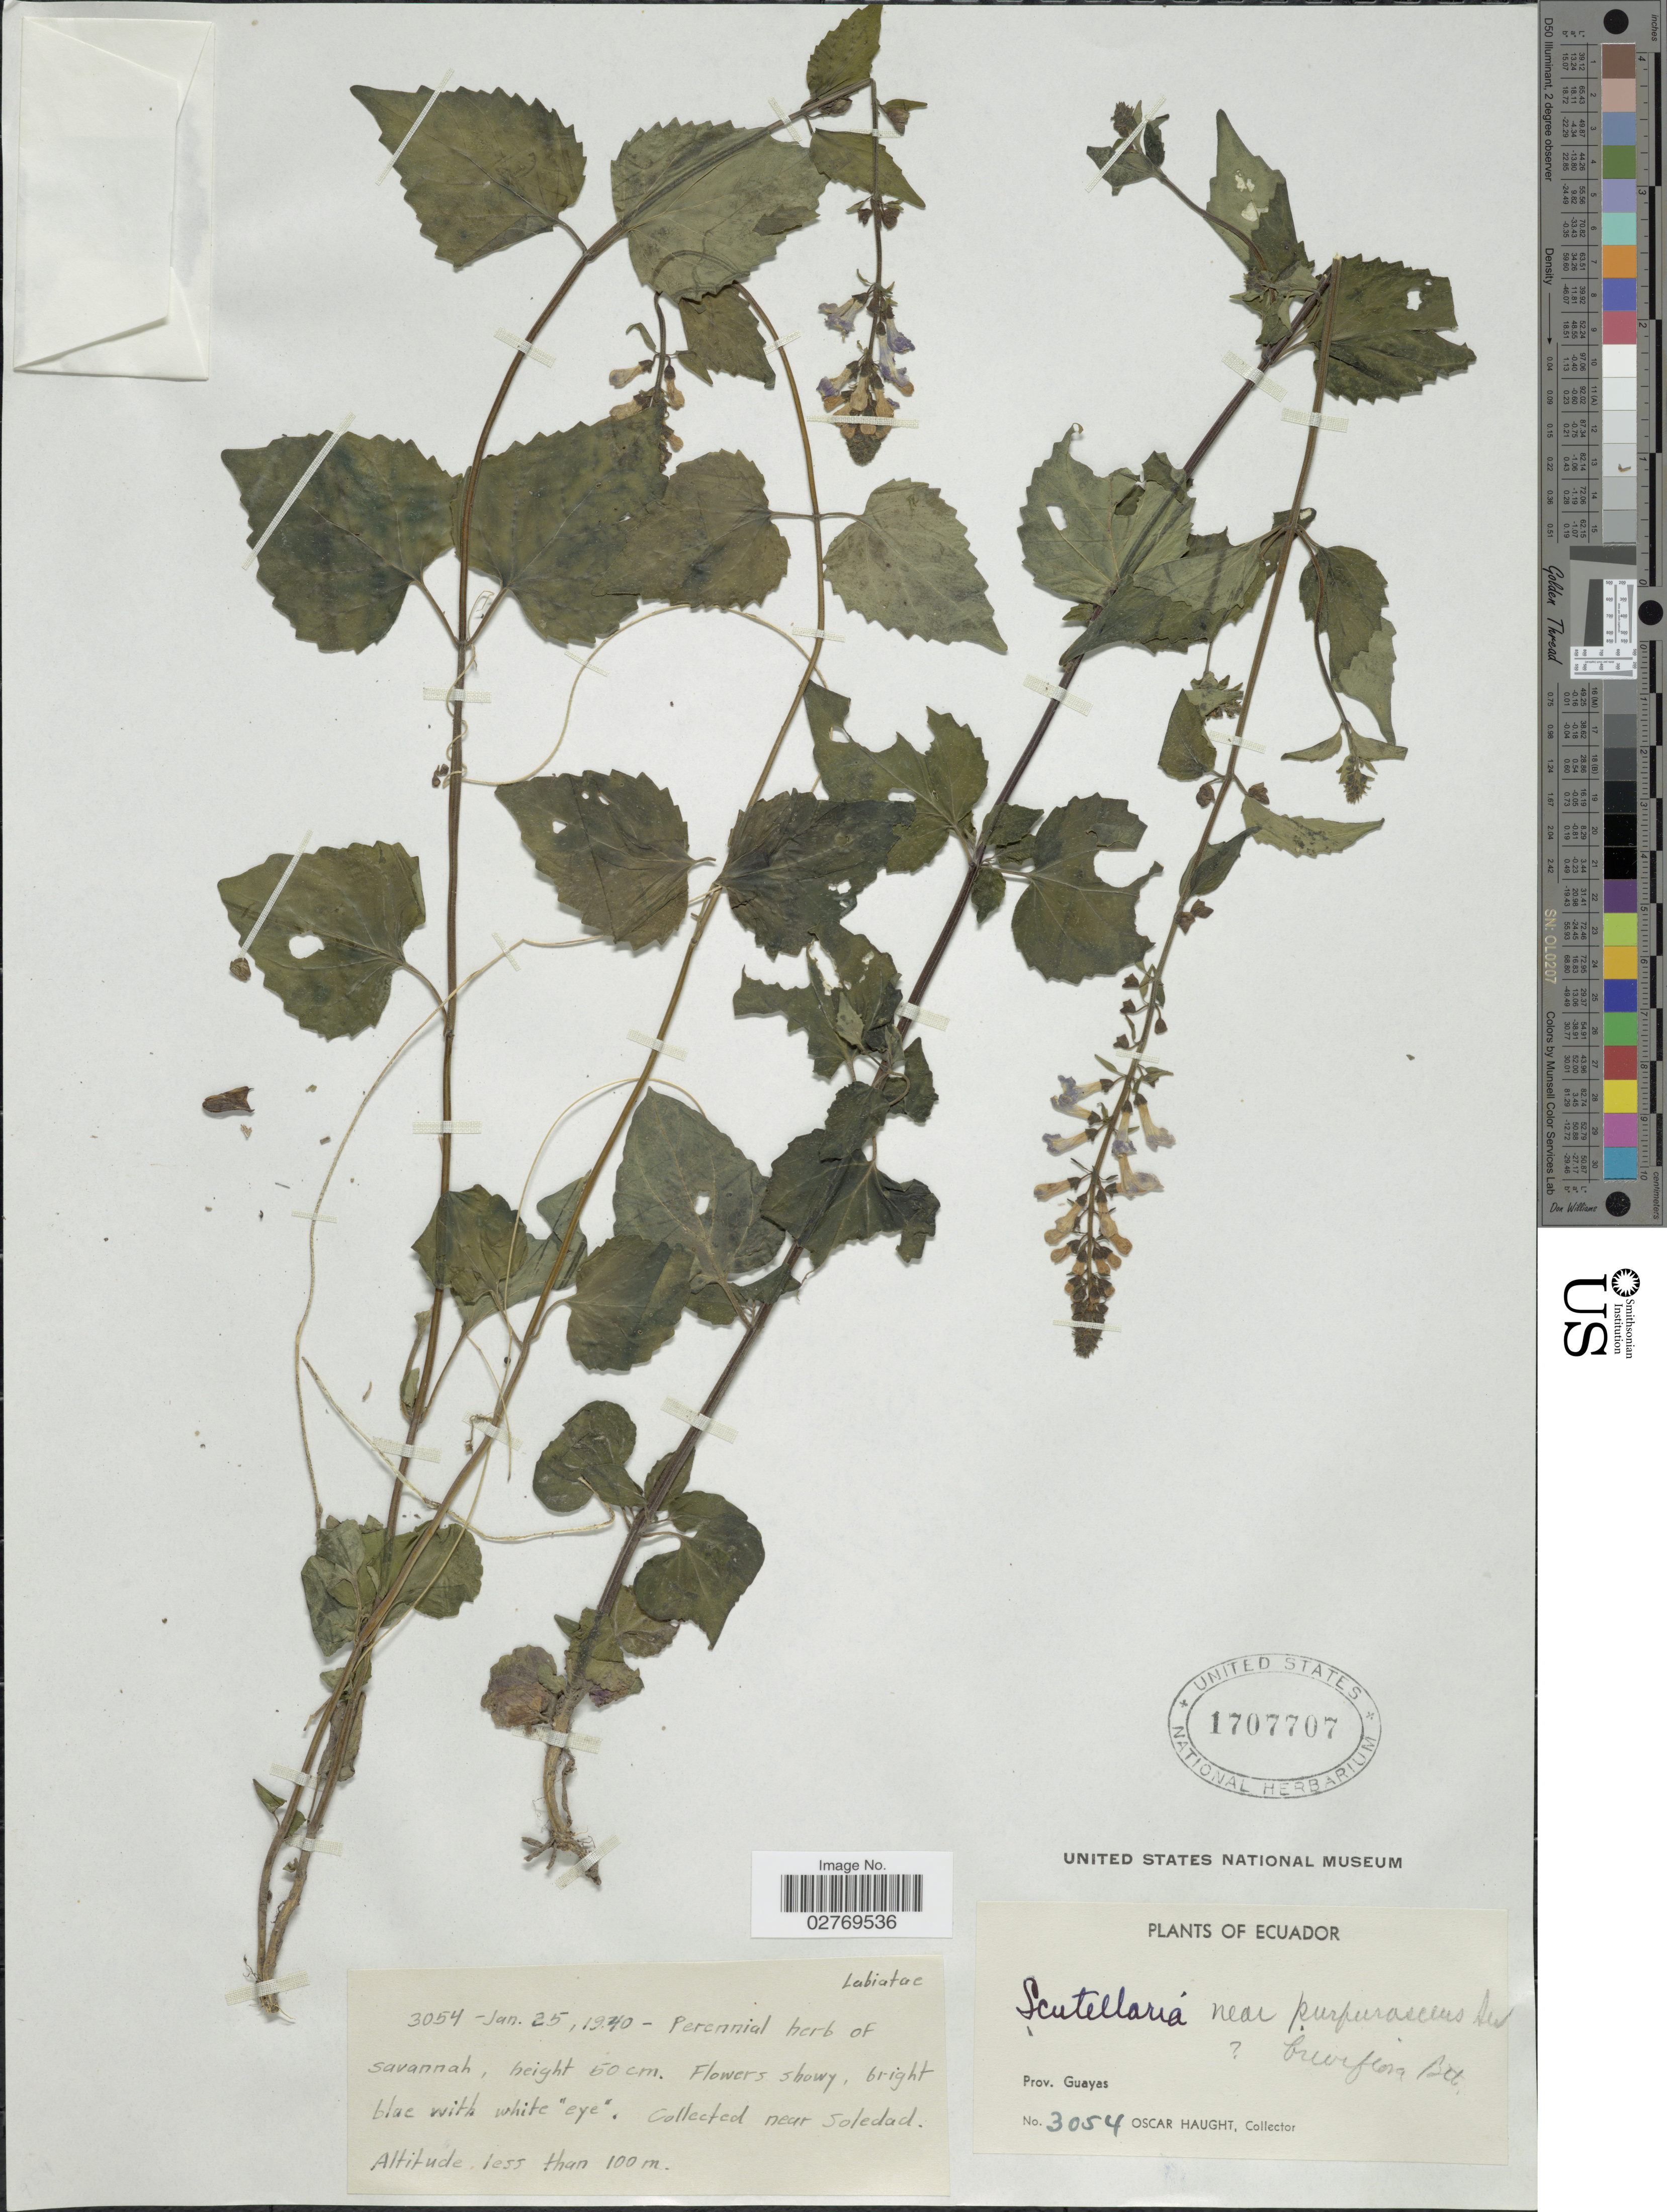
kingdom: Plantae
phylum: Tracheophyta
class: Magnoliopsida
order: Lamiales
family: Lamiaceae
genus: Scutellaria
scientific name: Scutellaria purpurascens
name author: Sw.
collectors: O. L. Haught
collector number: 3054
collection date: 1940-01-25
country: Ecuador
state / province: Guayas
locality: Near Soledad.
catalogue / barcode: US 1707707